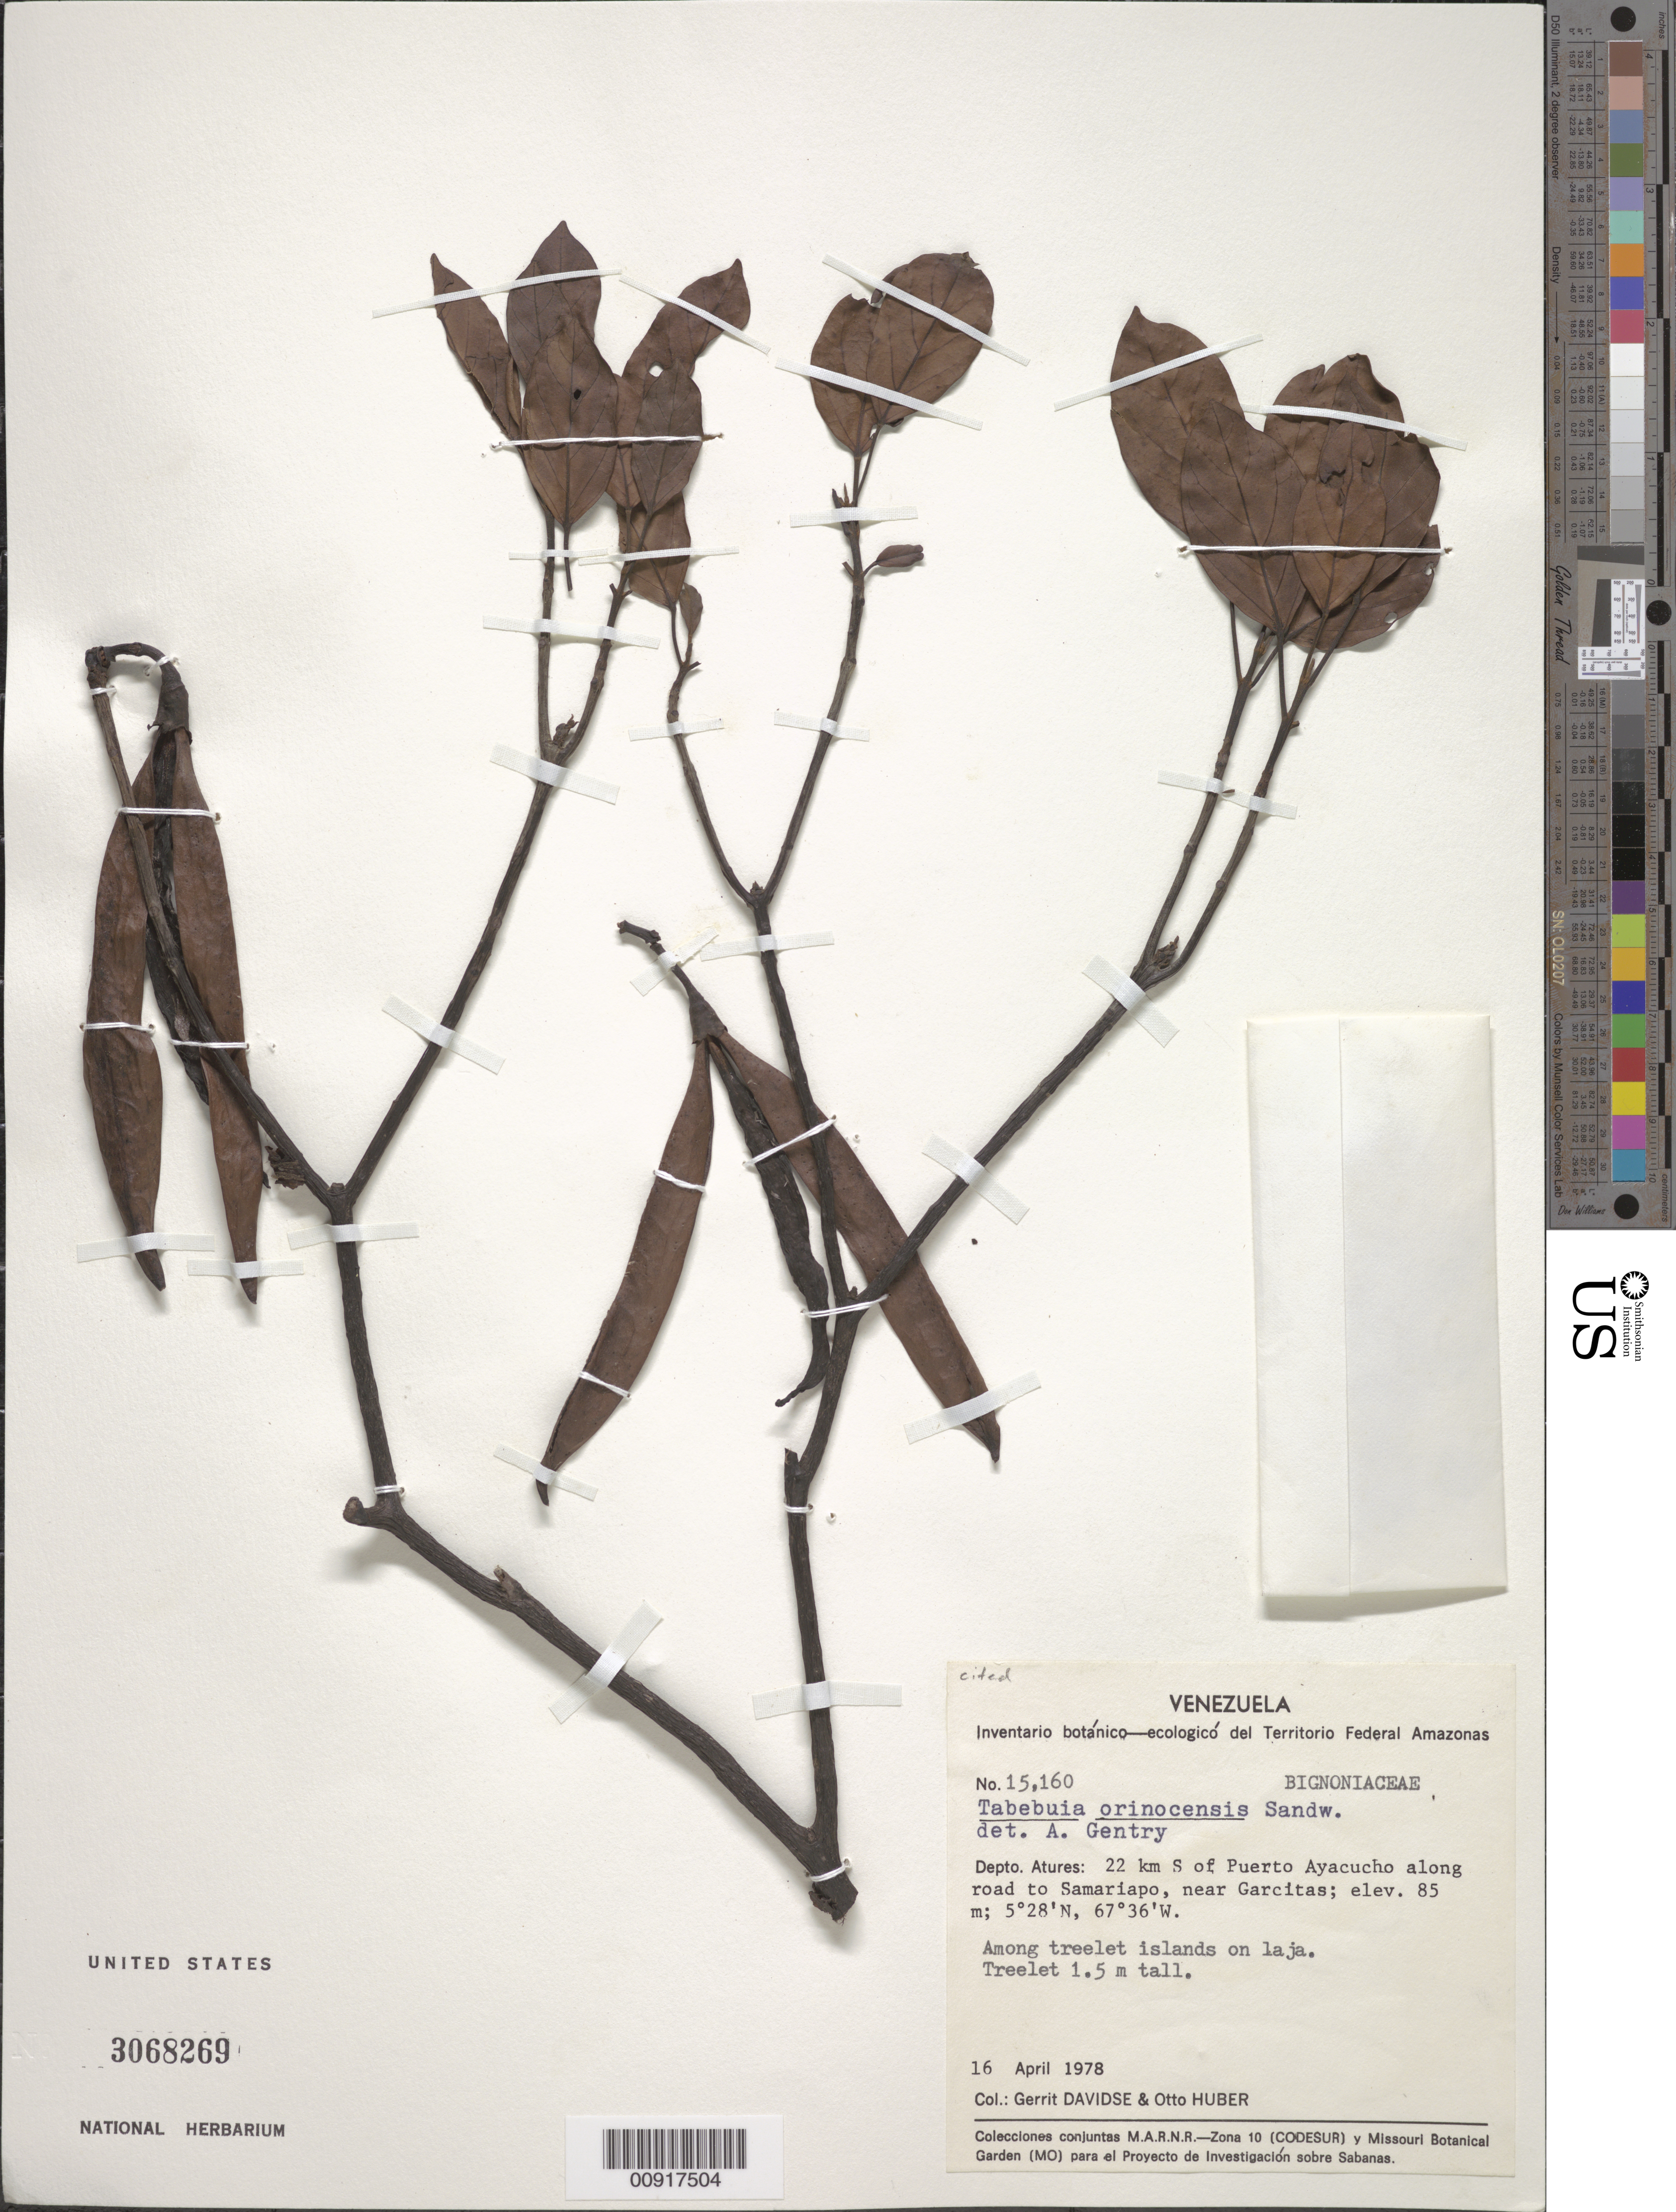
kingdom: Plantae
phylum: Tracheophyta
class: Magnoliopsida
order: Lamiales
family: Bignoniaceae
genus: Tabebuia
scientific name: Tabebuia orinocensis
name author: (Sandwith) A.H. Gentry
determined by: Gentry, A. H.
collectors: G. Davidse & O. Huber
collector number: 15160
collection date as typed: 16-Apr-78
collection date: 1978-04-16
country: Venezuela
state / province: Amazonas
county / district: Atures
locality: Puerto Ayacucho, 22 km S of along road to Samariapo, near Garcitas, Río Orinoco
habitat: Among treelet islands on laja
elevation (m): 85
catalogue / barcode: US 3068269